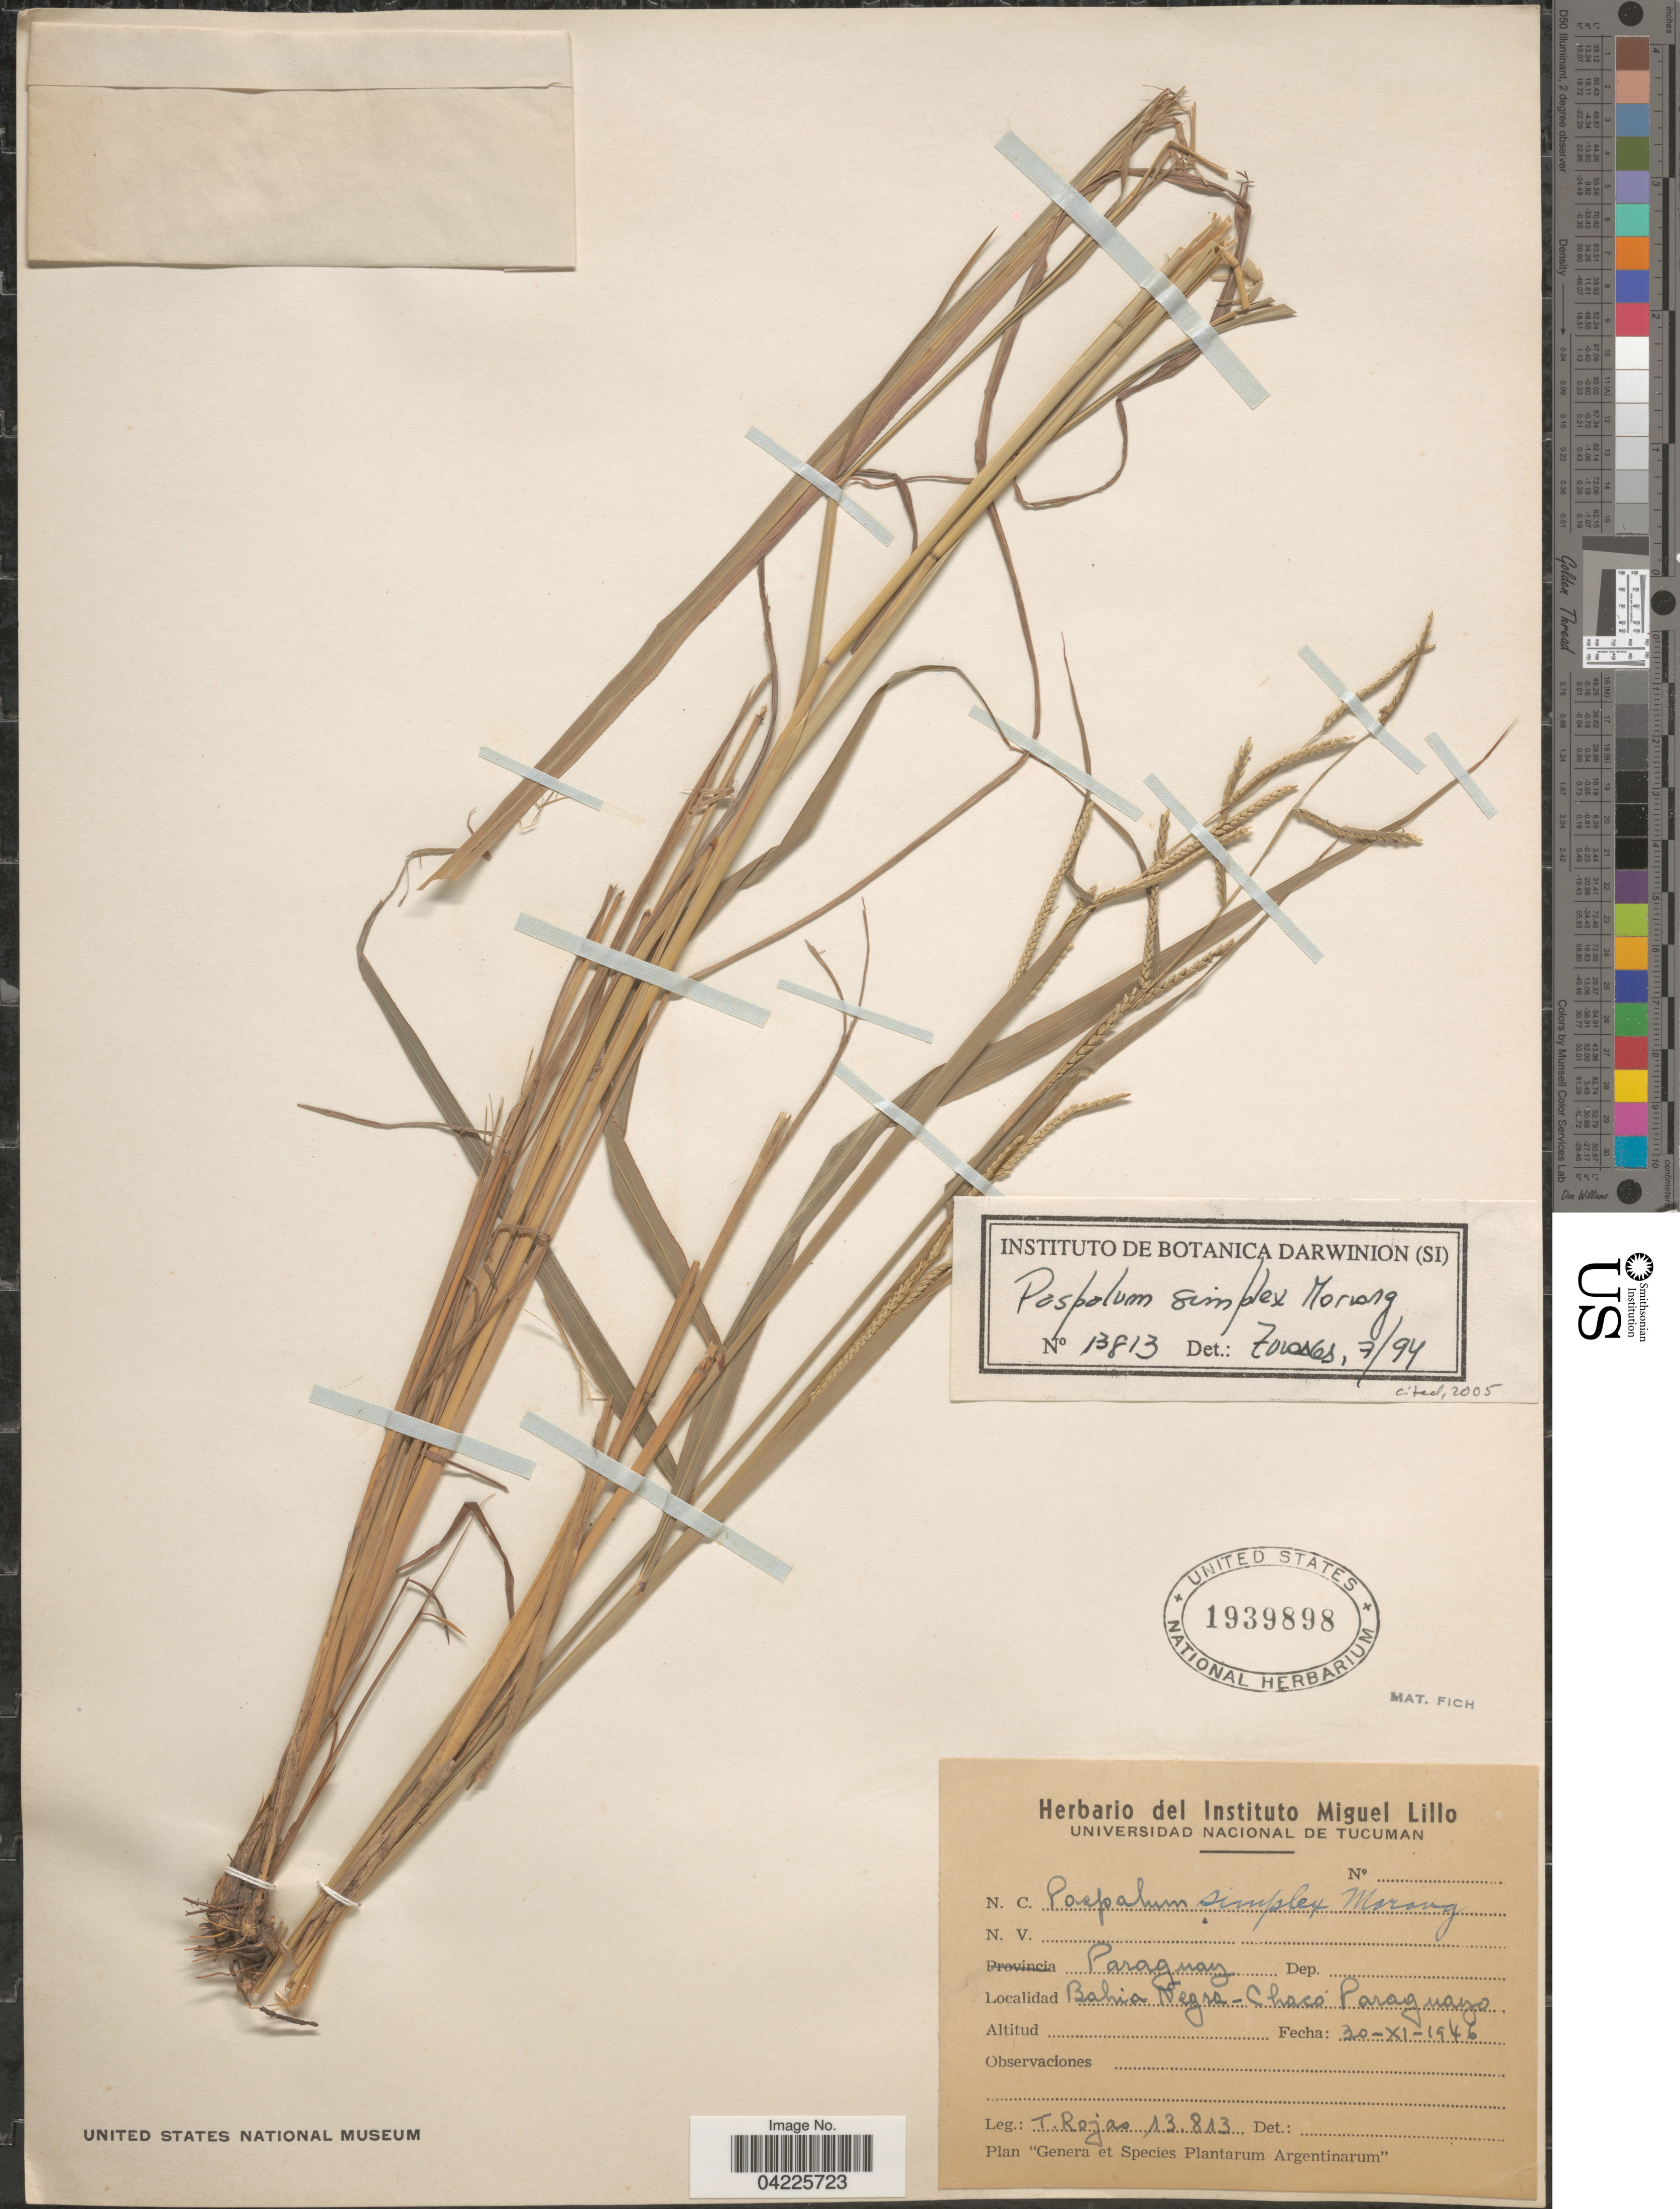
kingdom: Plantae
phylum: Tracheophyta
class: Liliopsida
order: Poales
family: Poaceae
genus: Paspalum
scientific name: Paspalum simplex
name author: Morong in Morong & Britton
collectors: T. Rojas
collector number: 13813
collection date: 1946-11-30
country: Paraguay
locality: Bahia Negra - Chaco Paraguayo.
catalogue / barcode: US 1939898